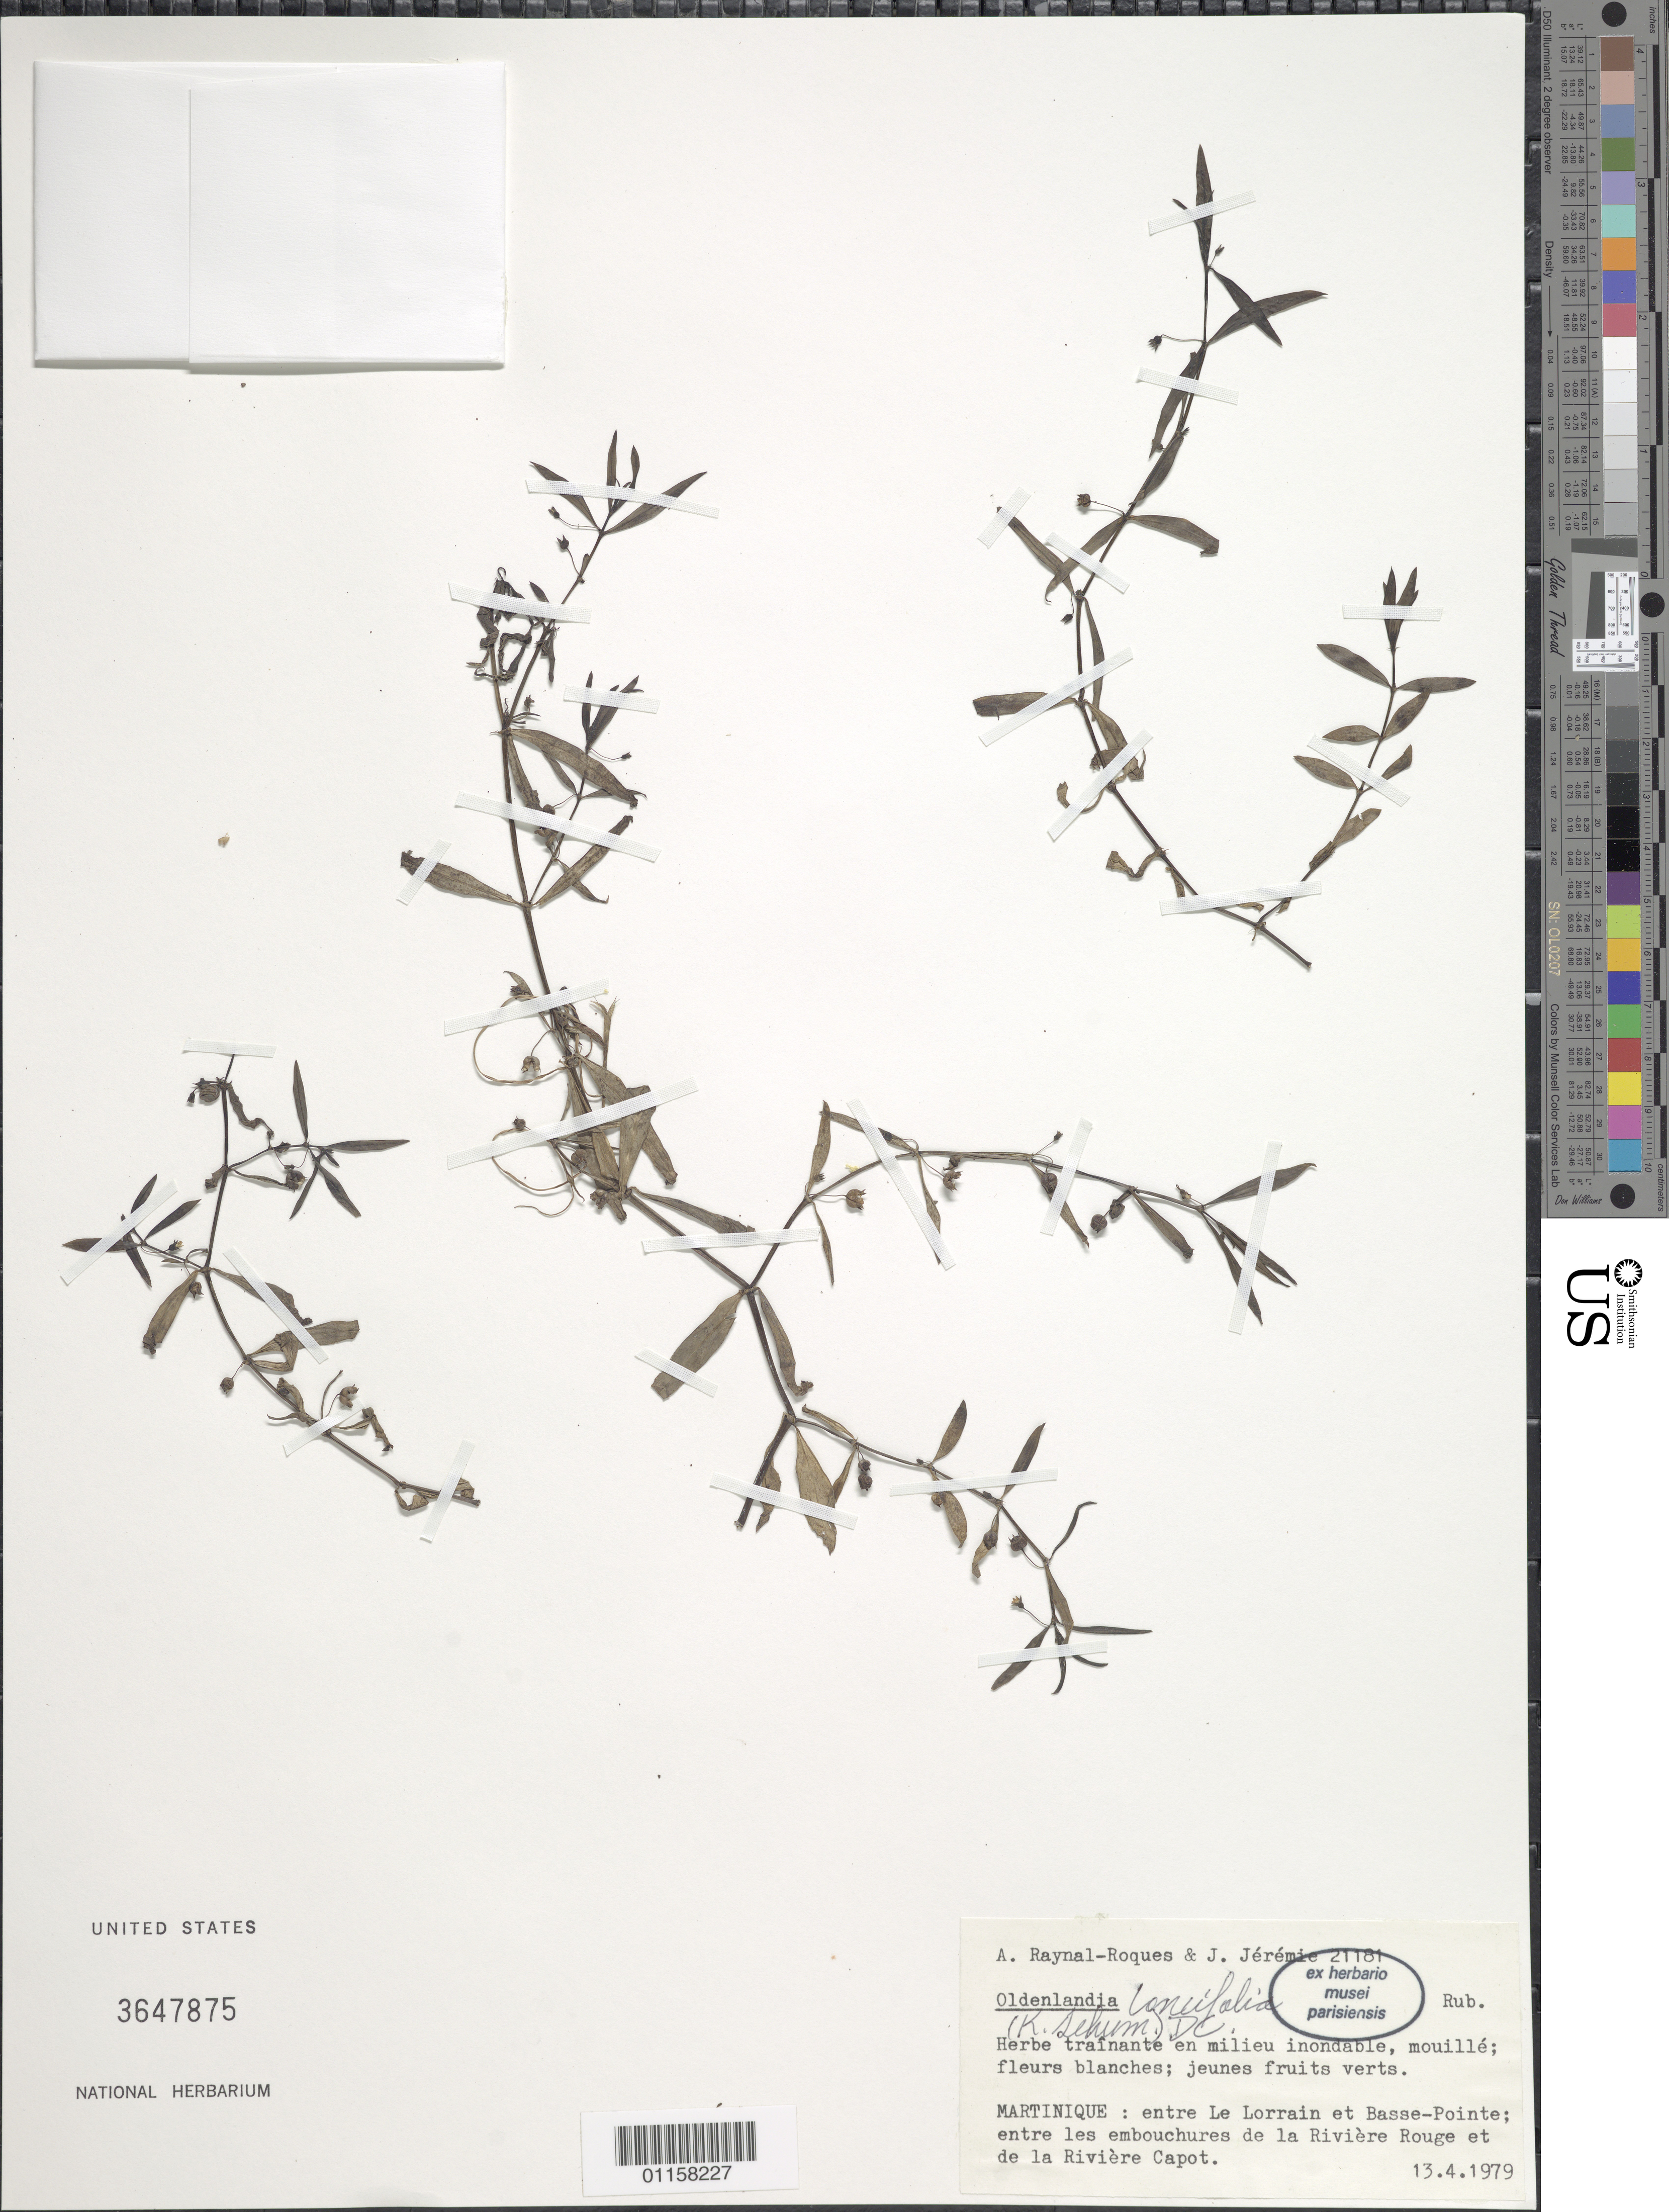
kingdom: Plantae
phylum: Tracheophyta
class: Magnoliopsida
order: Gentianales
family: Rubiaceae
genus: Oldenlandia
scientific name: Oldenlandia lancifolia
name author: (Schumach.) DC.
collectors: A. M. Raynal & J. Jérémie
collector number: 21181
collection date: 1979-04-13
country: Martinique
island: Martinique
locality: Entre Le Lorrain et Basse-Pointe, entre les embouchures de la Rivière Rouge et de la Rivière Capot.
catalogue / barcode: US 3647875